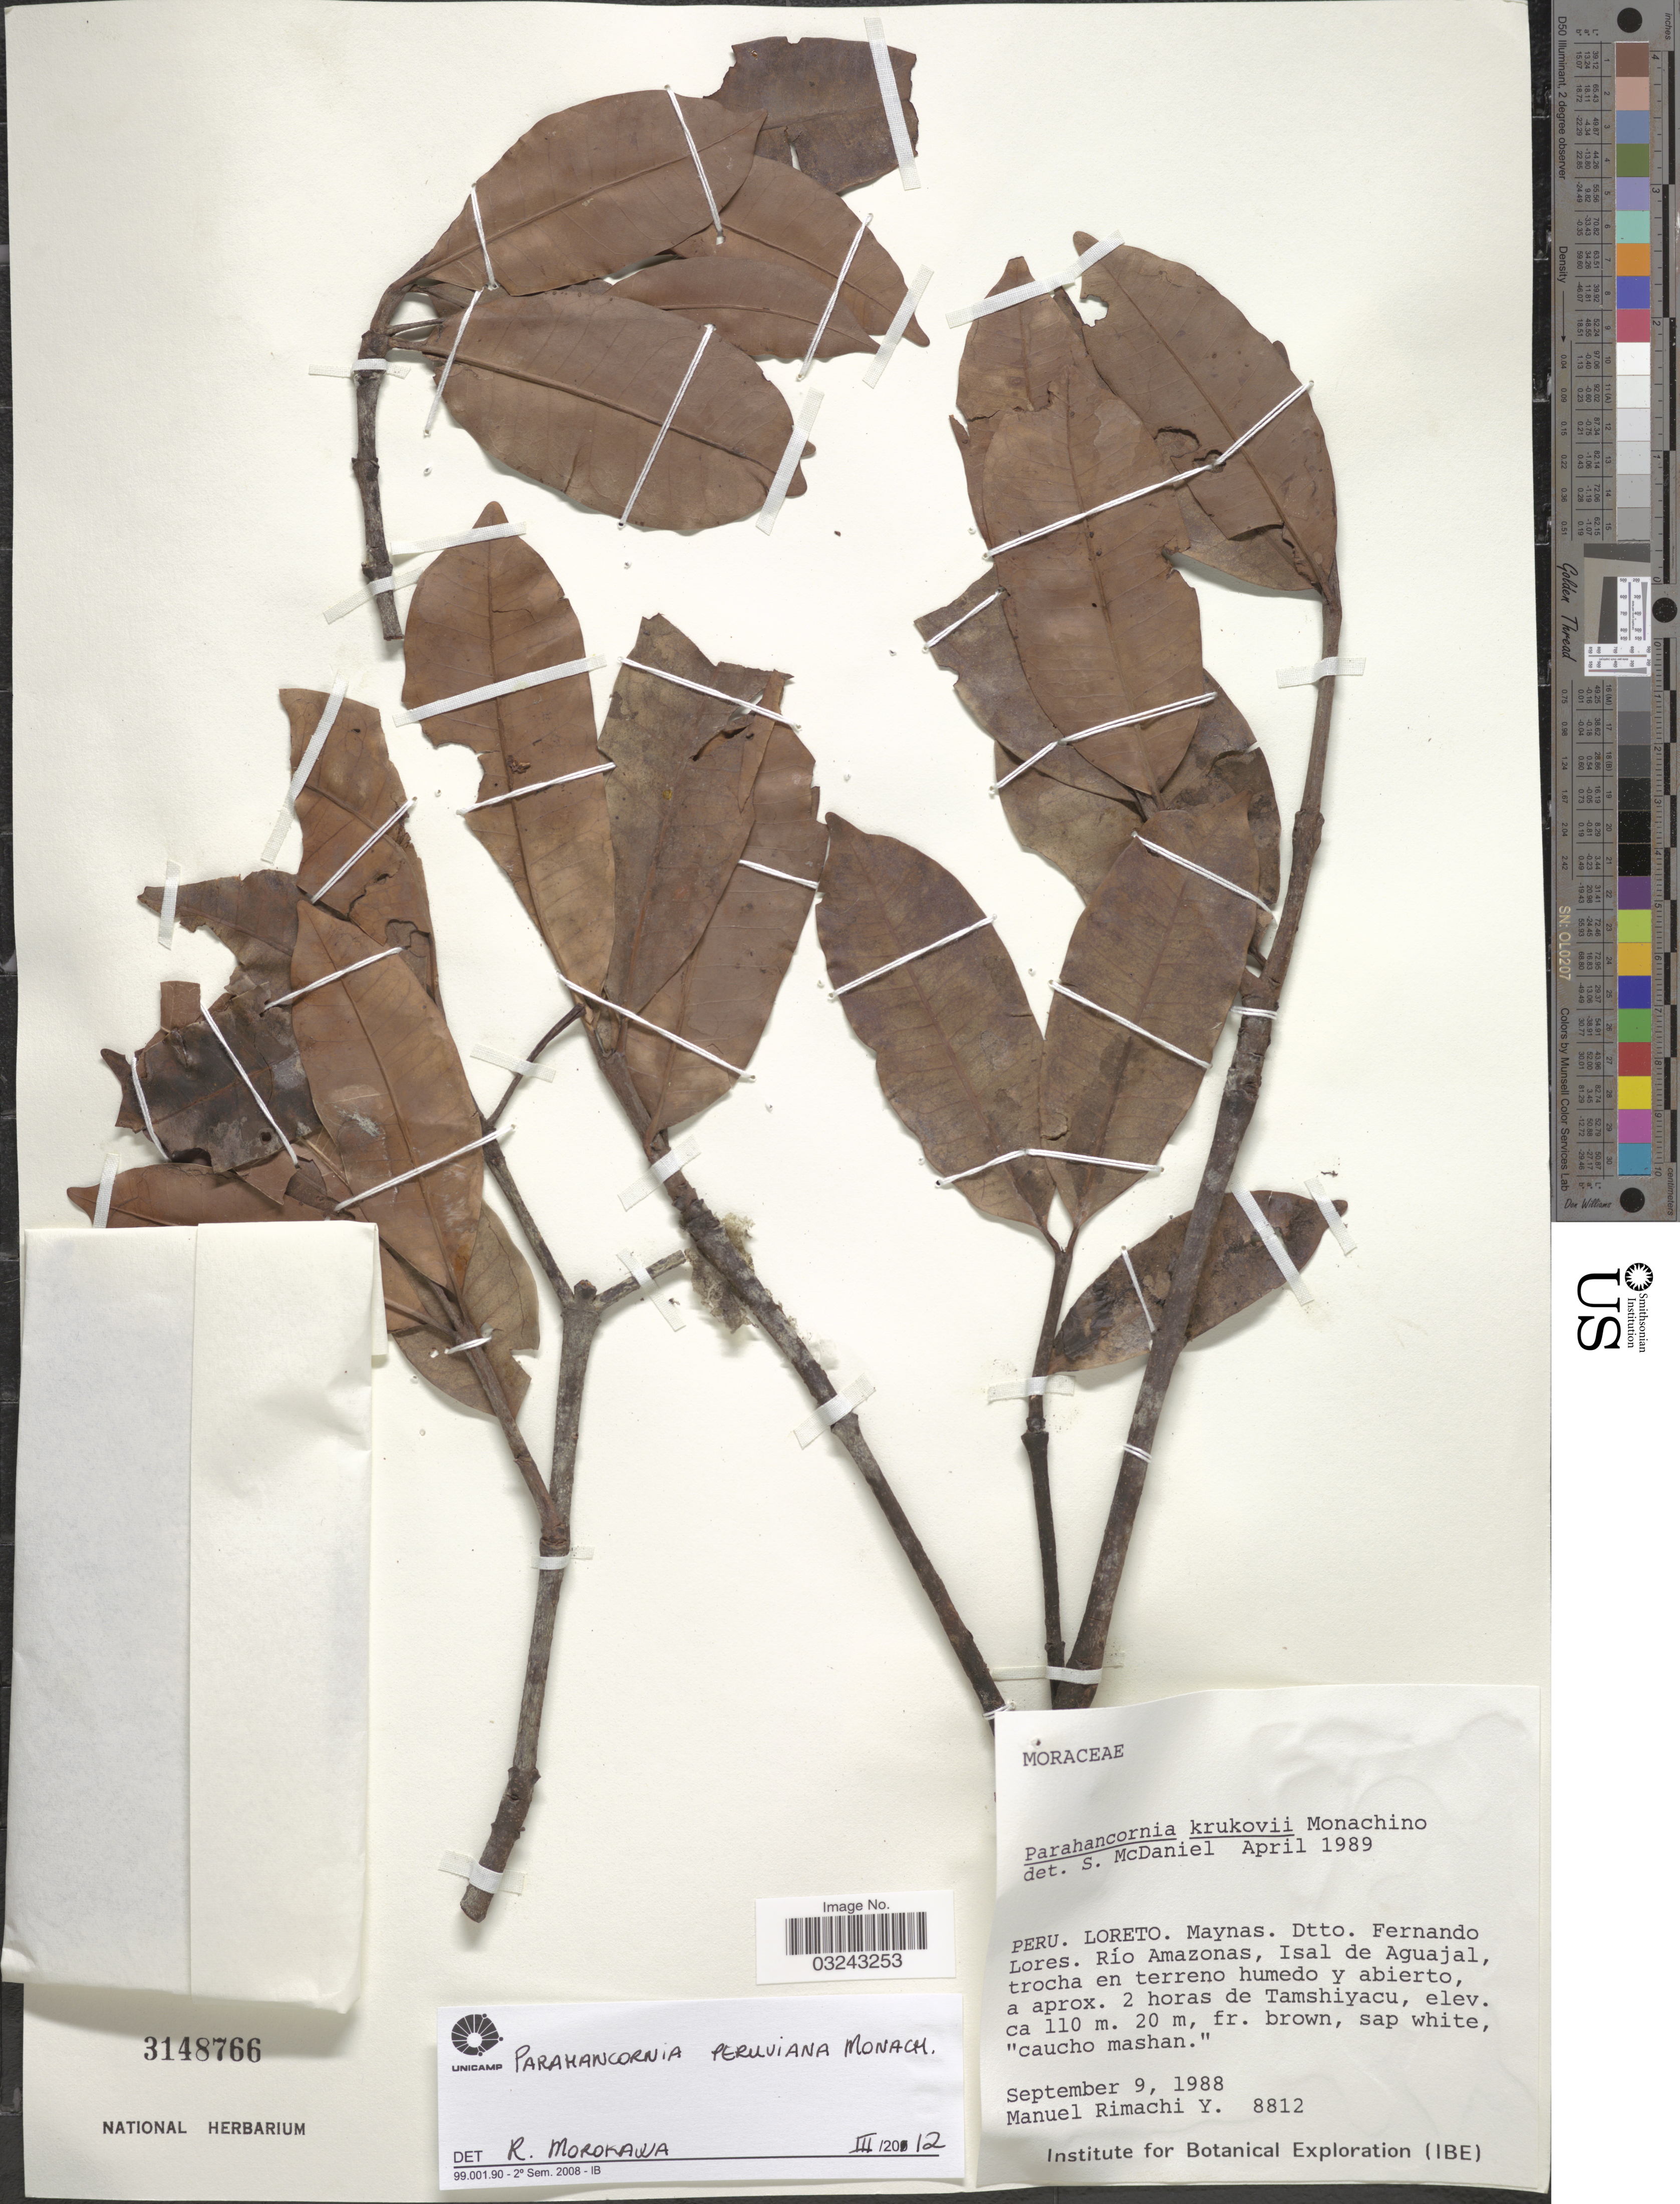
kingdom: Plantae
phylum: Tracheophyta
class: Magnoliopsida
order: Gentianales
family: Apocynaceae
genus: Parahancornia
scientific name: Parahancornia peruviana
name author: Monach.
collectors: M. Rimachi Y.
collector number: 8812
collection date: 1988-09-09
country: Peru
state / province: Loreto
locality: Maynas. Dtto. Fernando Lores. Río Amazonas, Isla de Aguajal, trocha en terreno humedo y abierto, a aprox. 2 horas de Tamshiyacu.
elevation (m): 110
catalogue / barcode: US 3148766